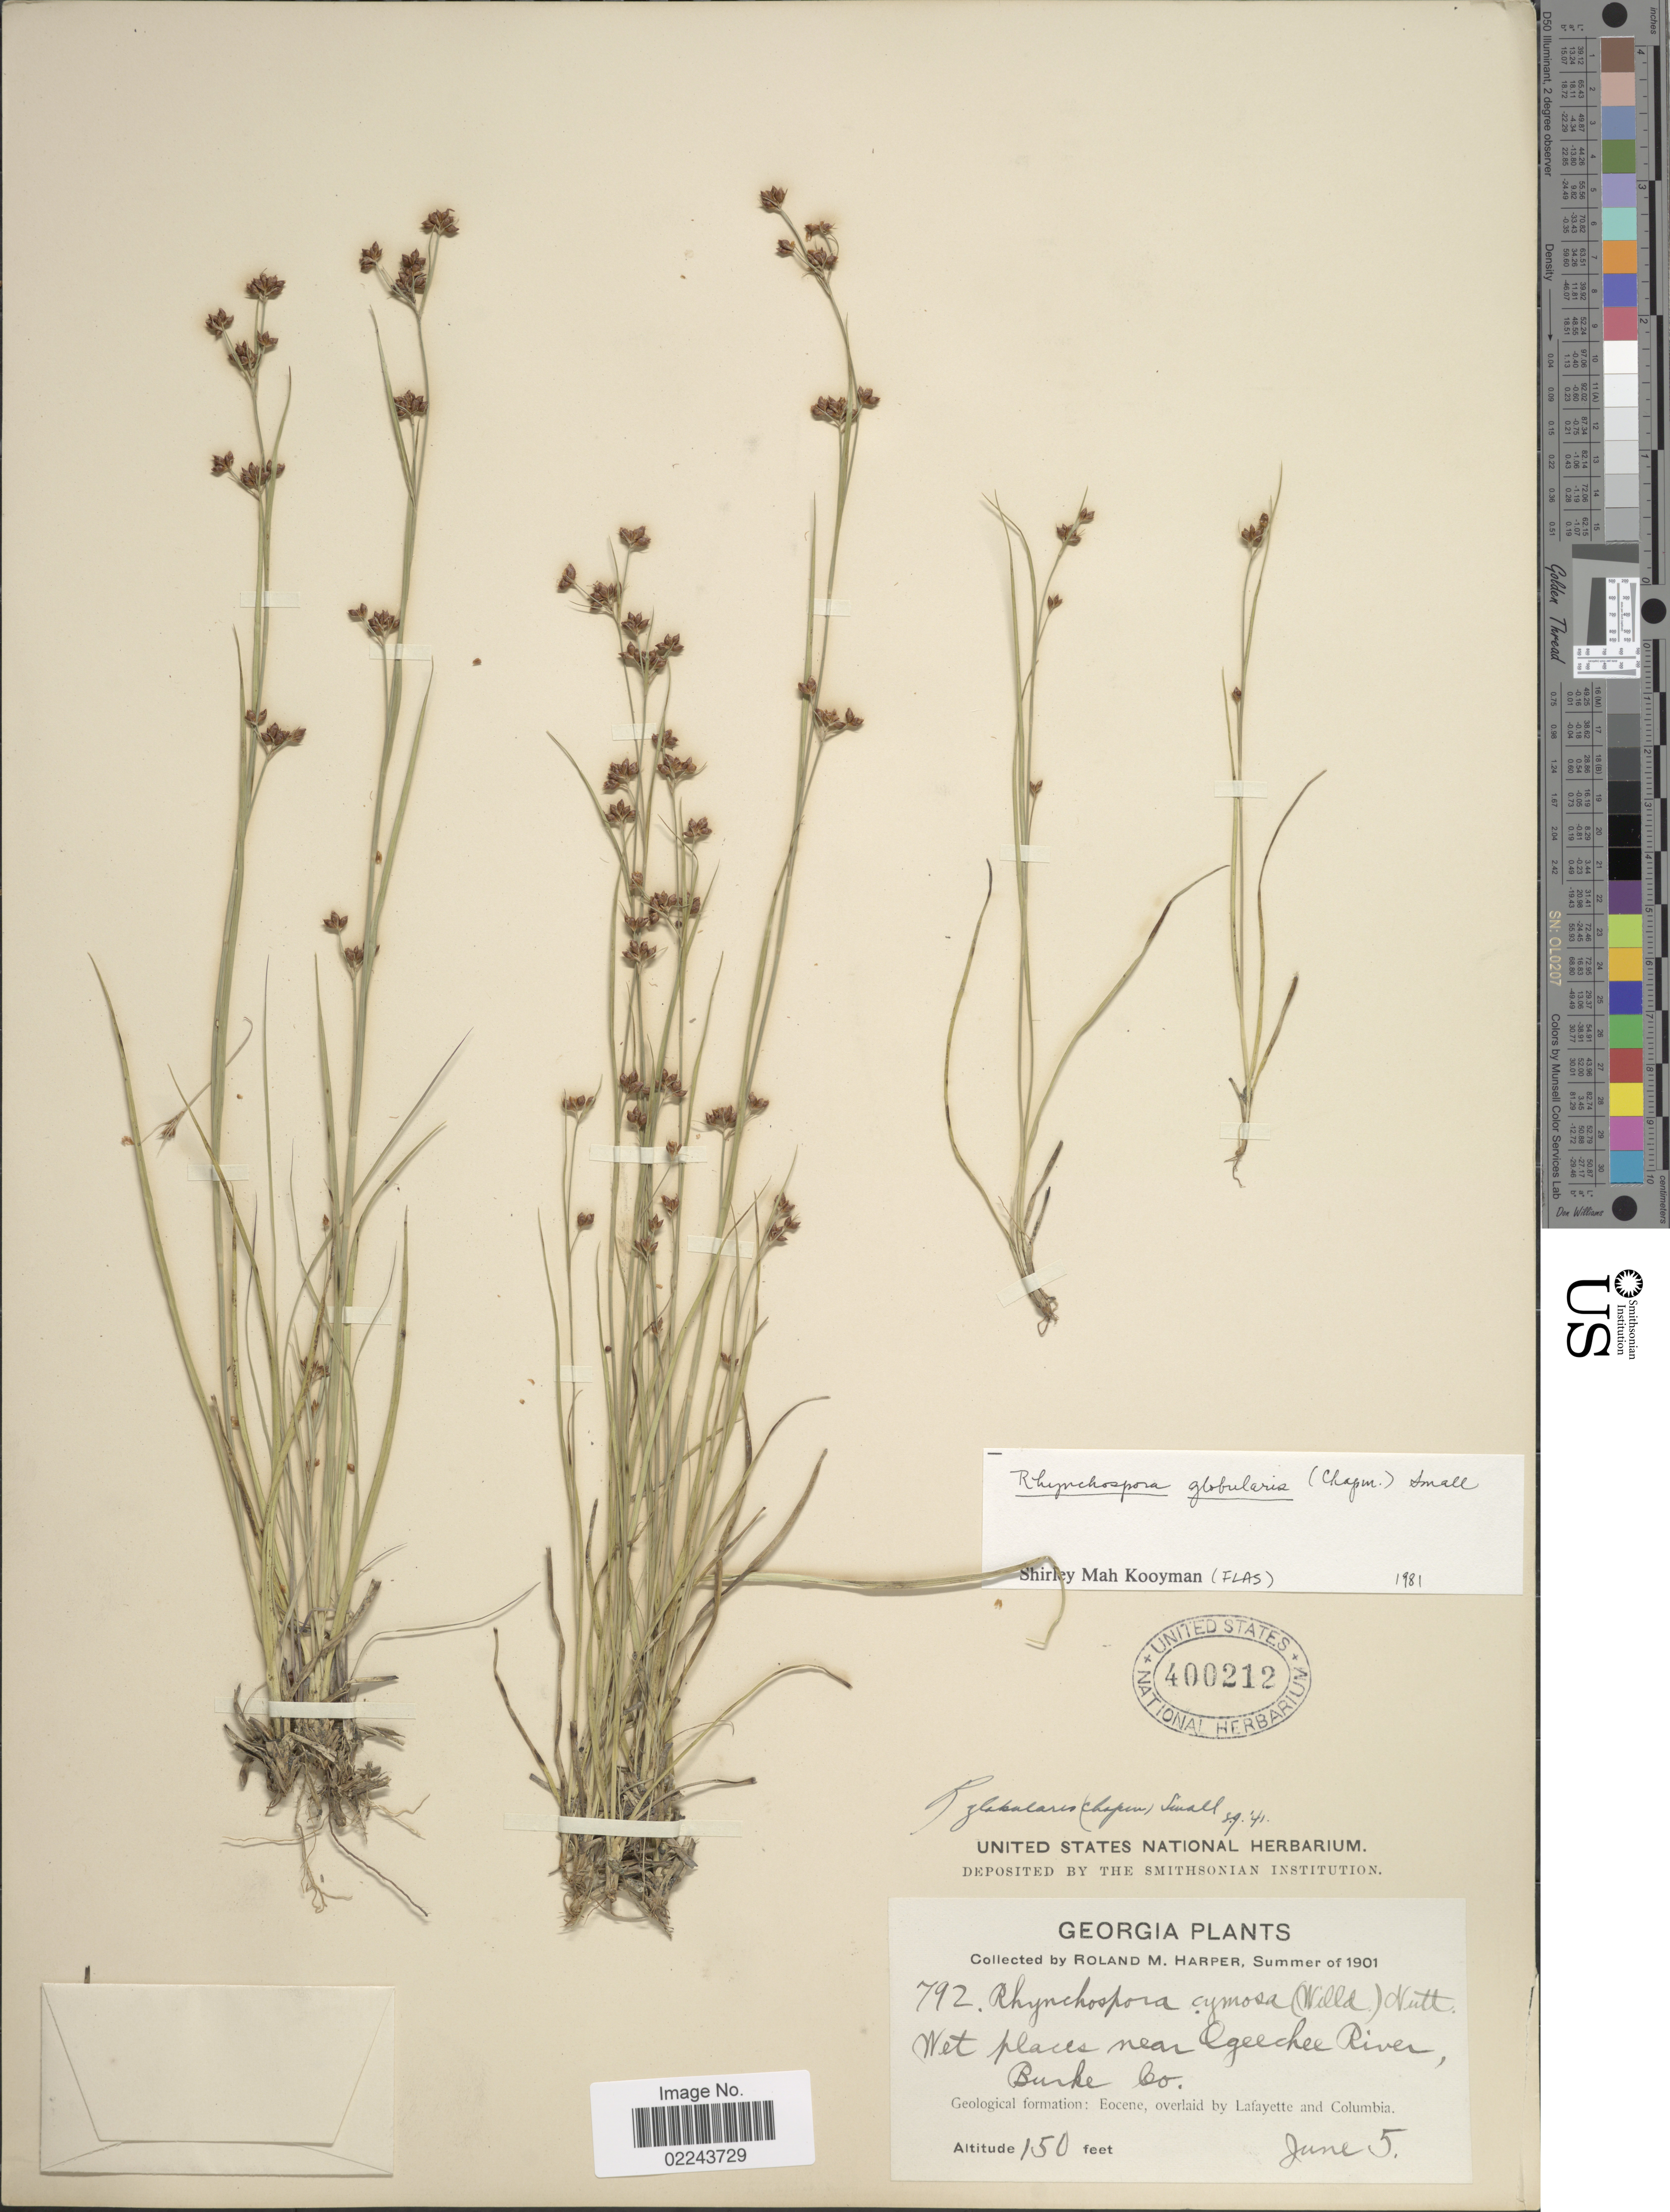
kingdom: Plantae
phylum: Tracheophyta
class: Liliopsida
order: Poales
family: Cyperaceae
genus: Rhynchospora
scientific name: Rhynchospora globularis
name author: (Chapm.) Small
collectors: R. M. Harper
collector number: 792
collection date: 1901-06-05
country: United States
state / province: Georgia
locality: Near Ogeechee River, Burke Co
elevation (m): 46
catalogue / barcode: US 400212